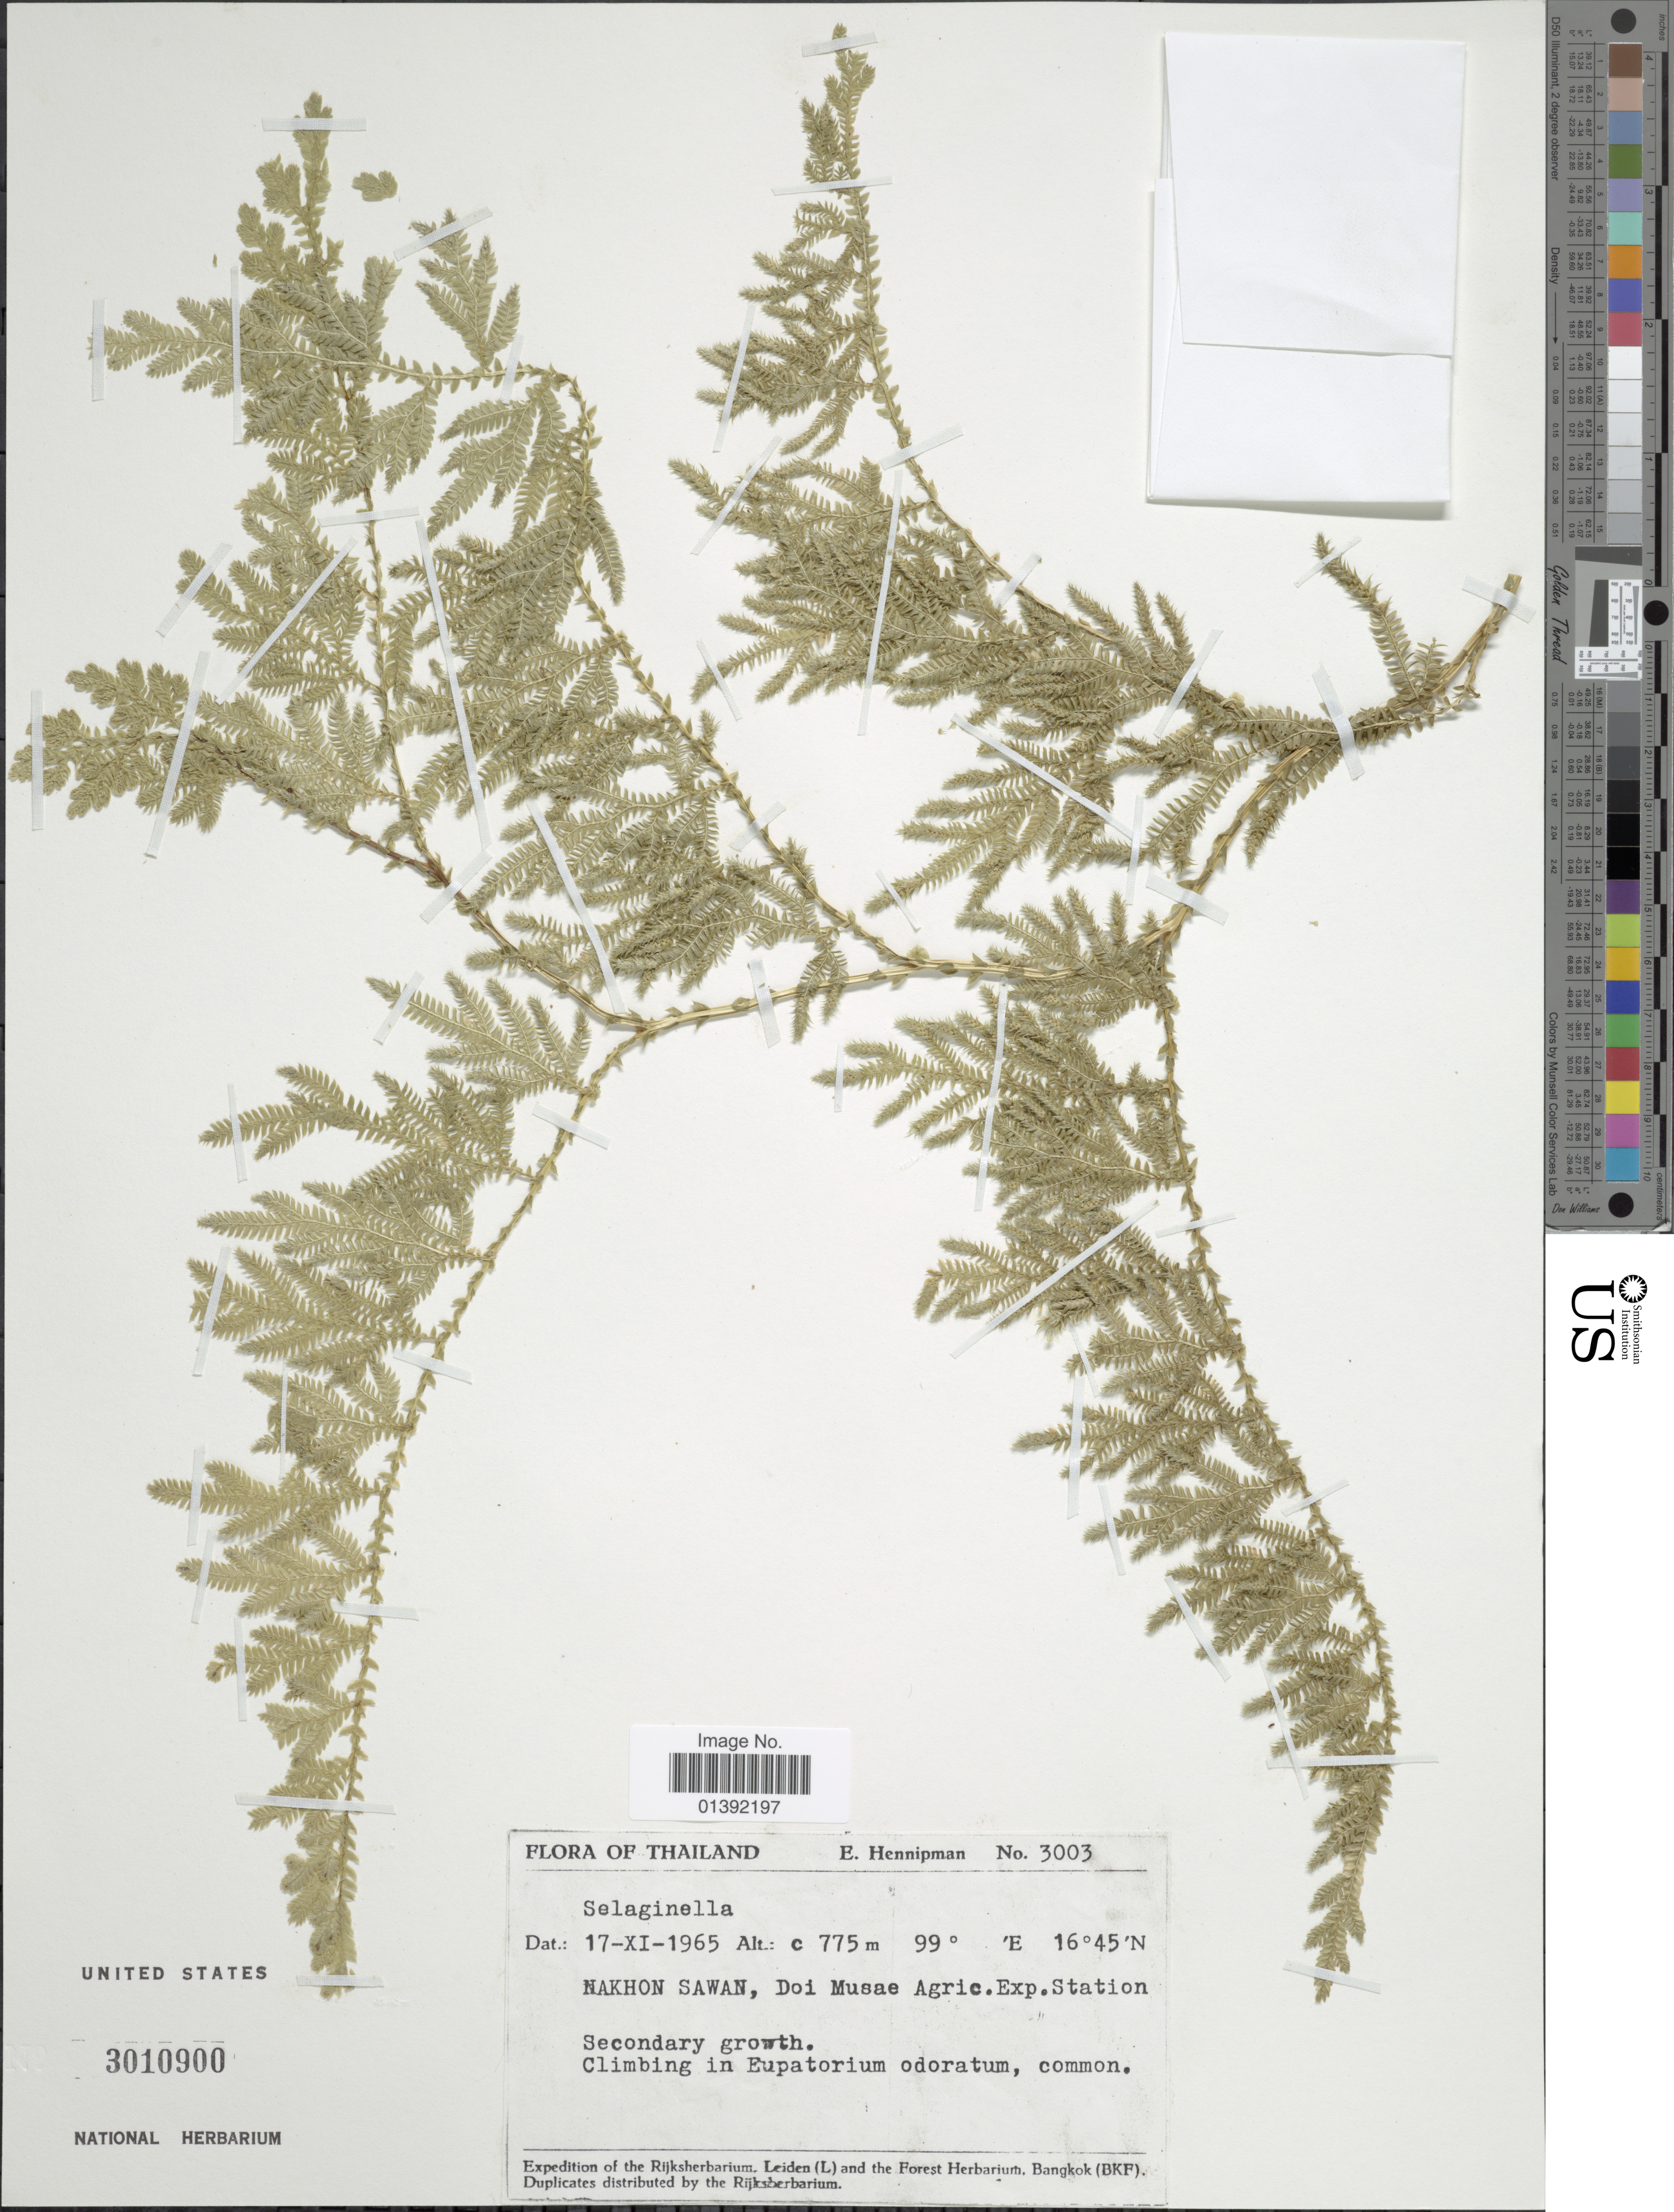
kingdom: Plantae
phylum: Tracheophyta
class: Lycopodiopsida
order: Selaginellales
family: Selaginellaceae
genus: Selaginella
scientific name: Selaginella sp.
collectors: E. Hennipman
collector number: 3003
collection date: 1965-11-17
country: Thailand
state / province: Nakhon Sawan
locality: Doi Musae Agric. Exp. Station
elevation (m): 775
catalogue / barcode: US 3010900